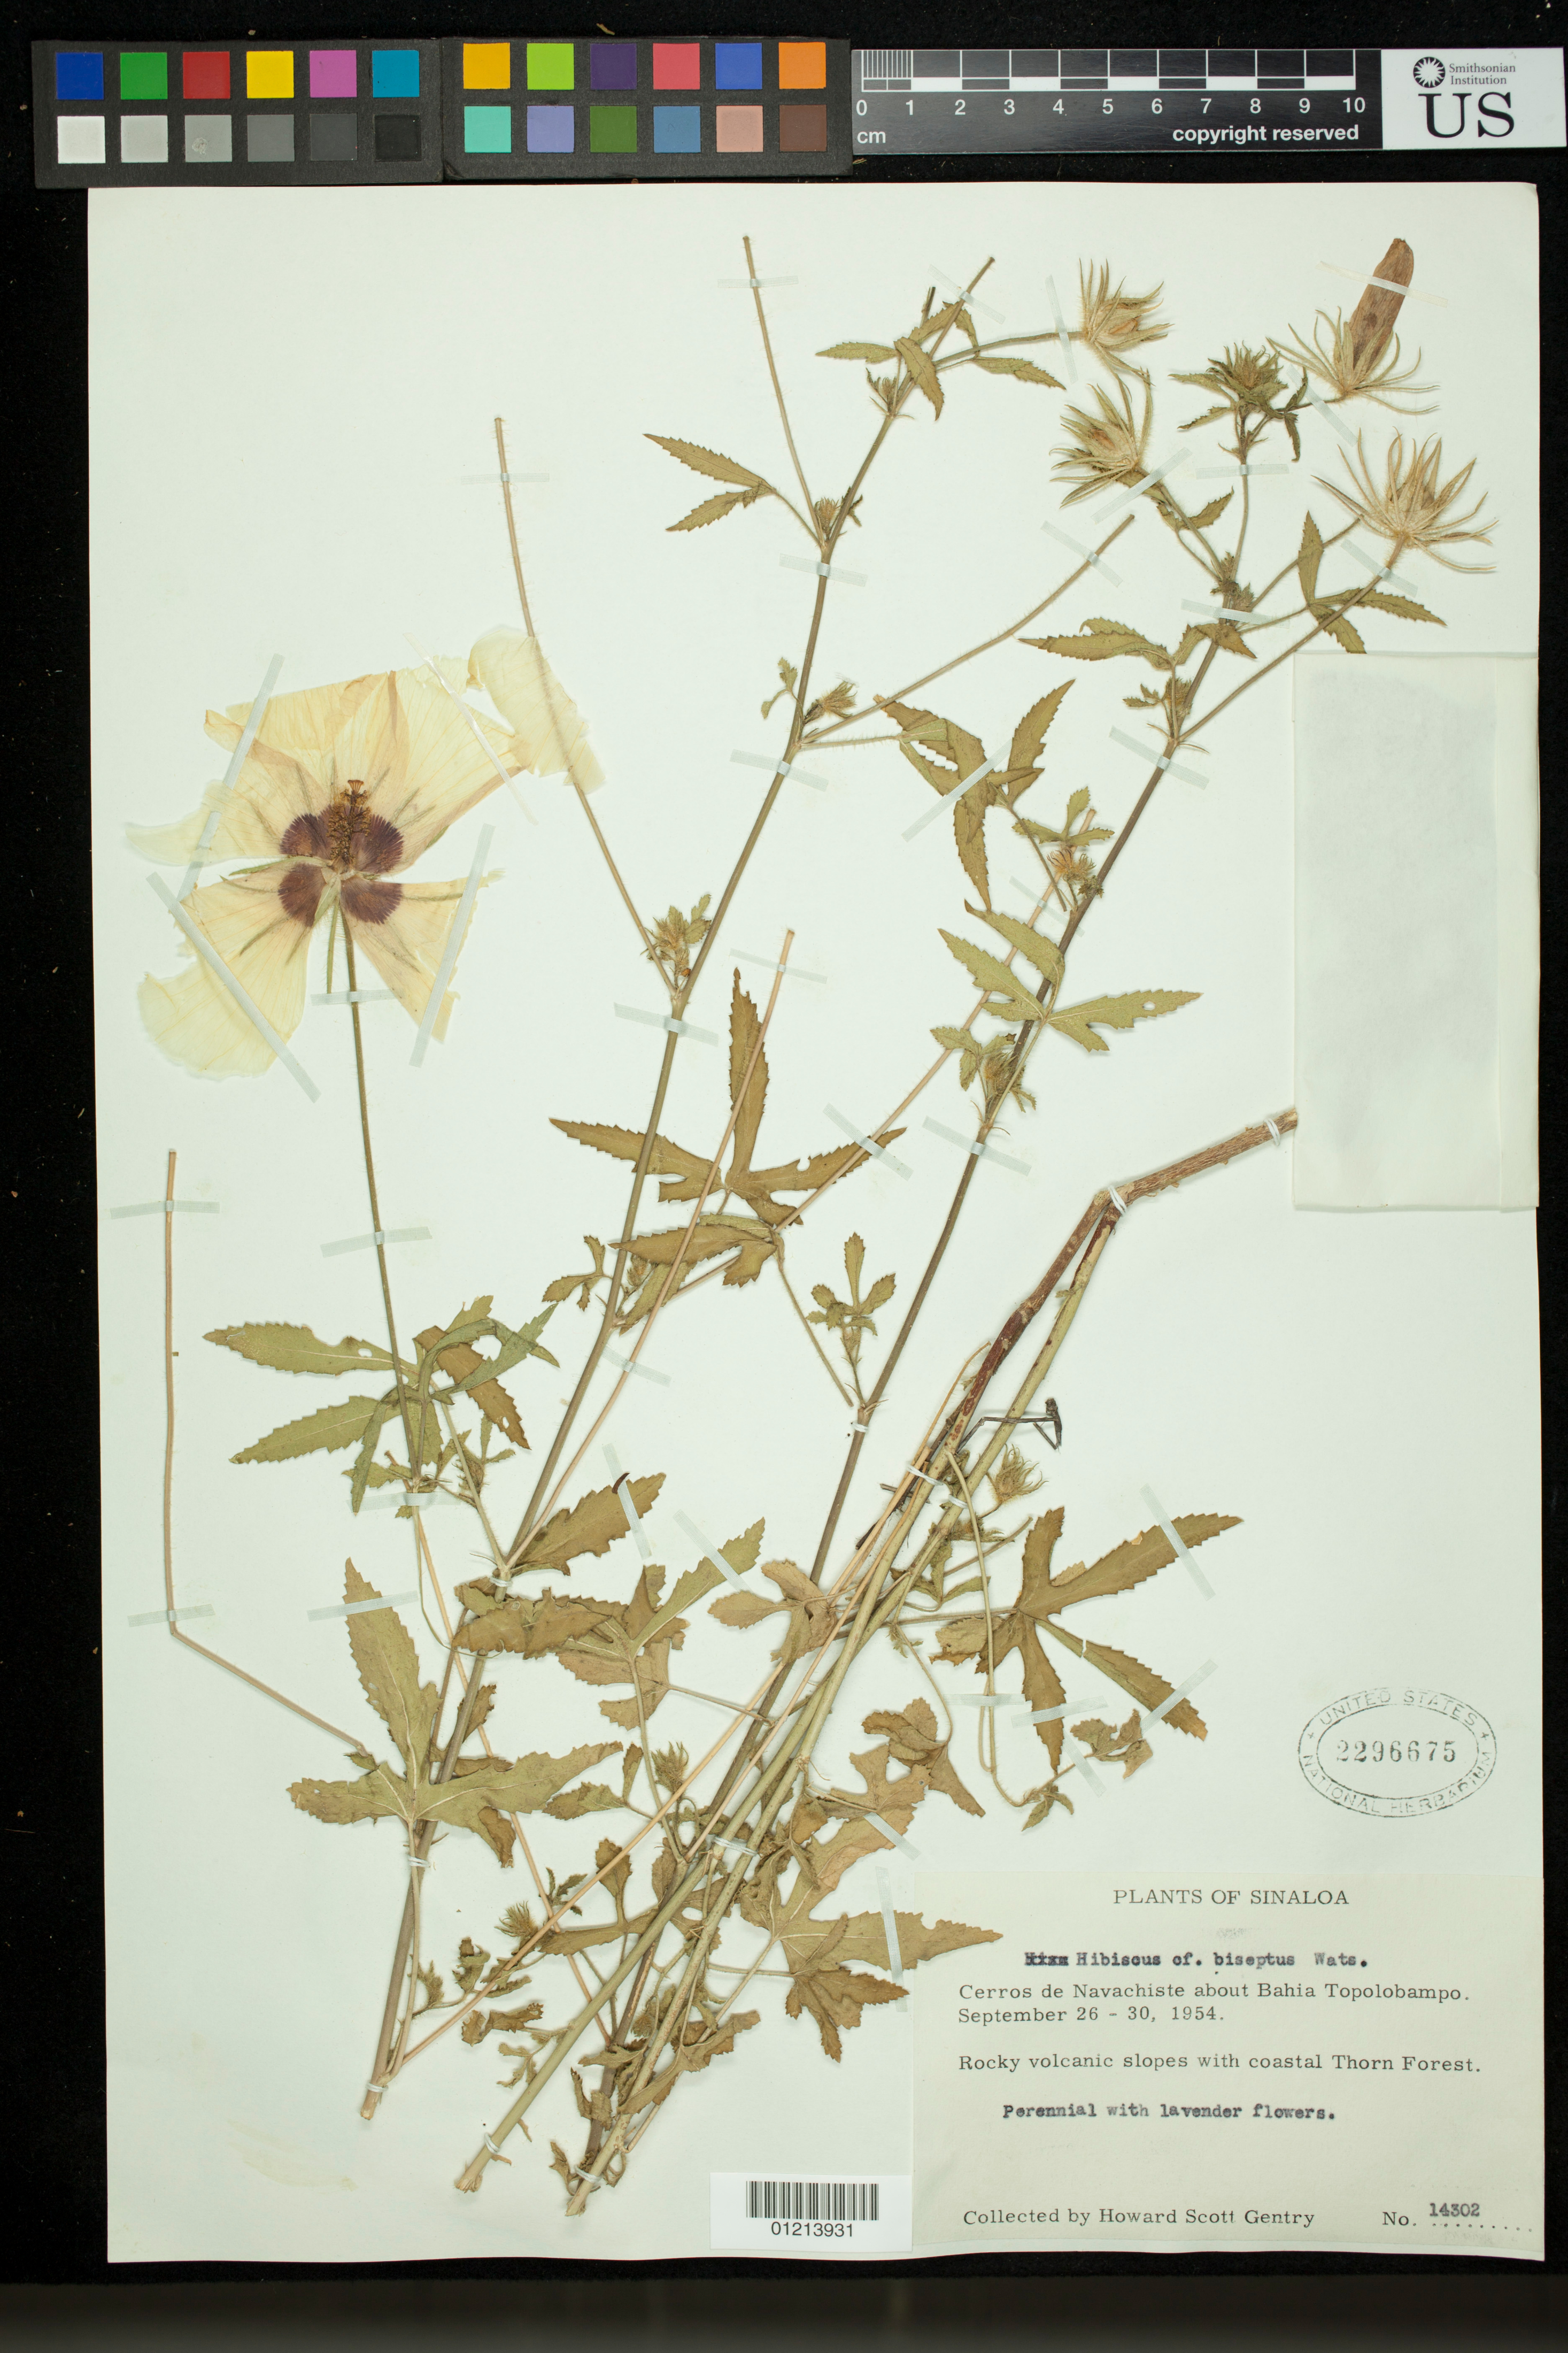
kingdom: Plantae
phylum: Tracheophyta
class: Magnoliopsida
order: Malvales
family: Malvaceae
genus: Hibiscus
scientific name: Hibiscus biseptus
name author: S. Watson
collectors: H. S. Gentry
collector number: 14302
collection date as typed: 26 Sep 1954 to 30 Sep 1954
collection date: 1954-09-26/1954-09-30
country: Mexico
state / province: Sinaloa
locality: Sinaloa. Cerros de Navachiste about Bahia Topolobampo. Rocky volcanic slopes with coastal Thorn Forest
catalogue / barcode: US 2296675